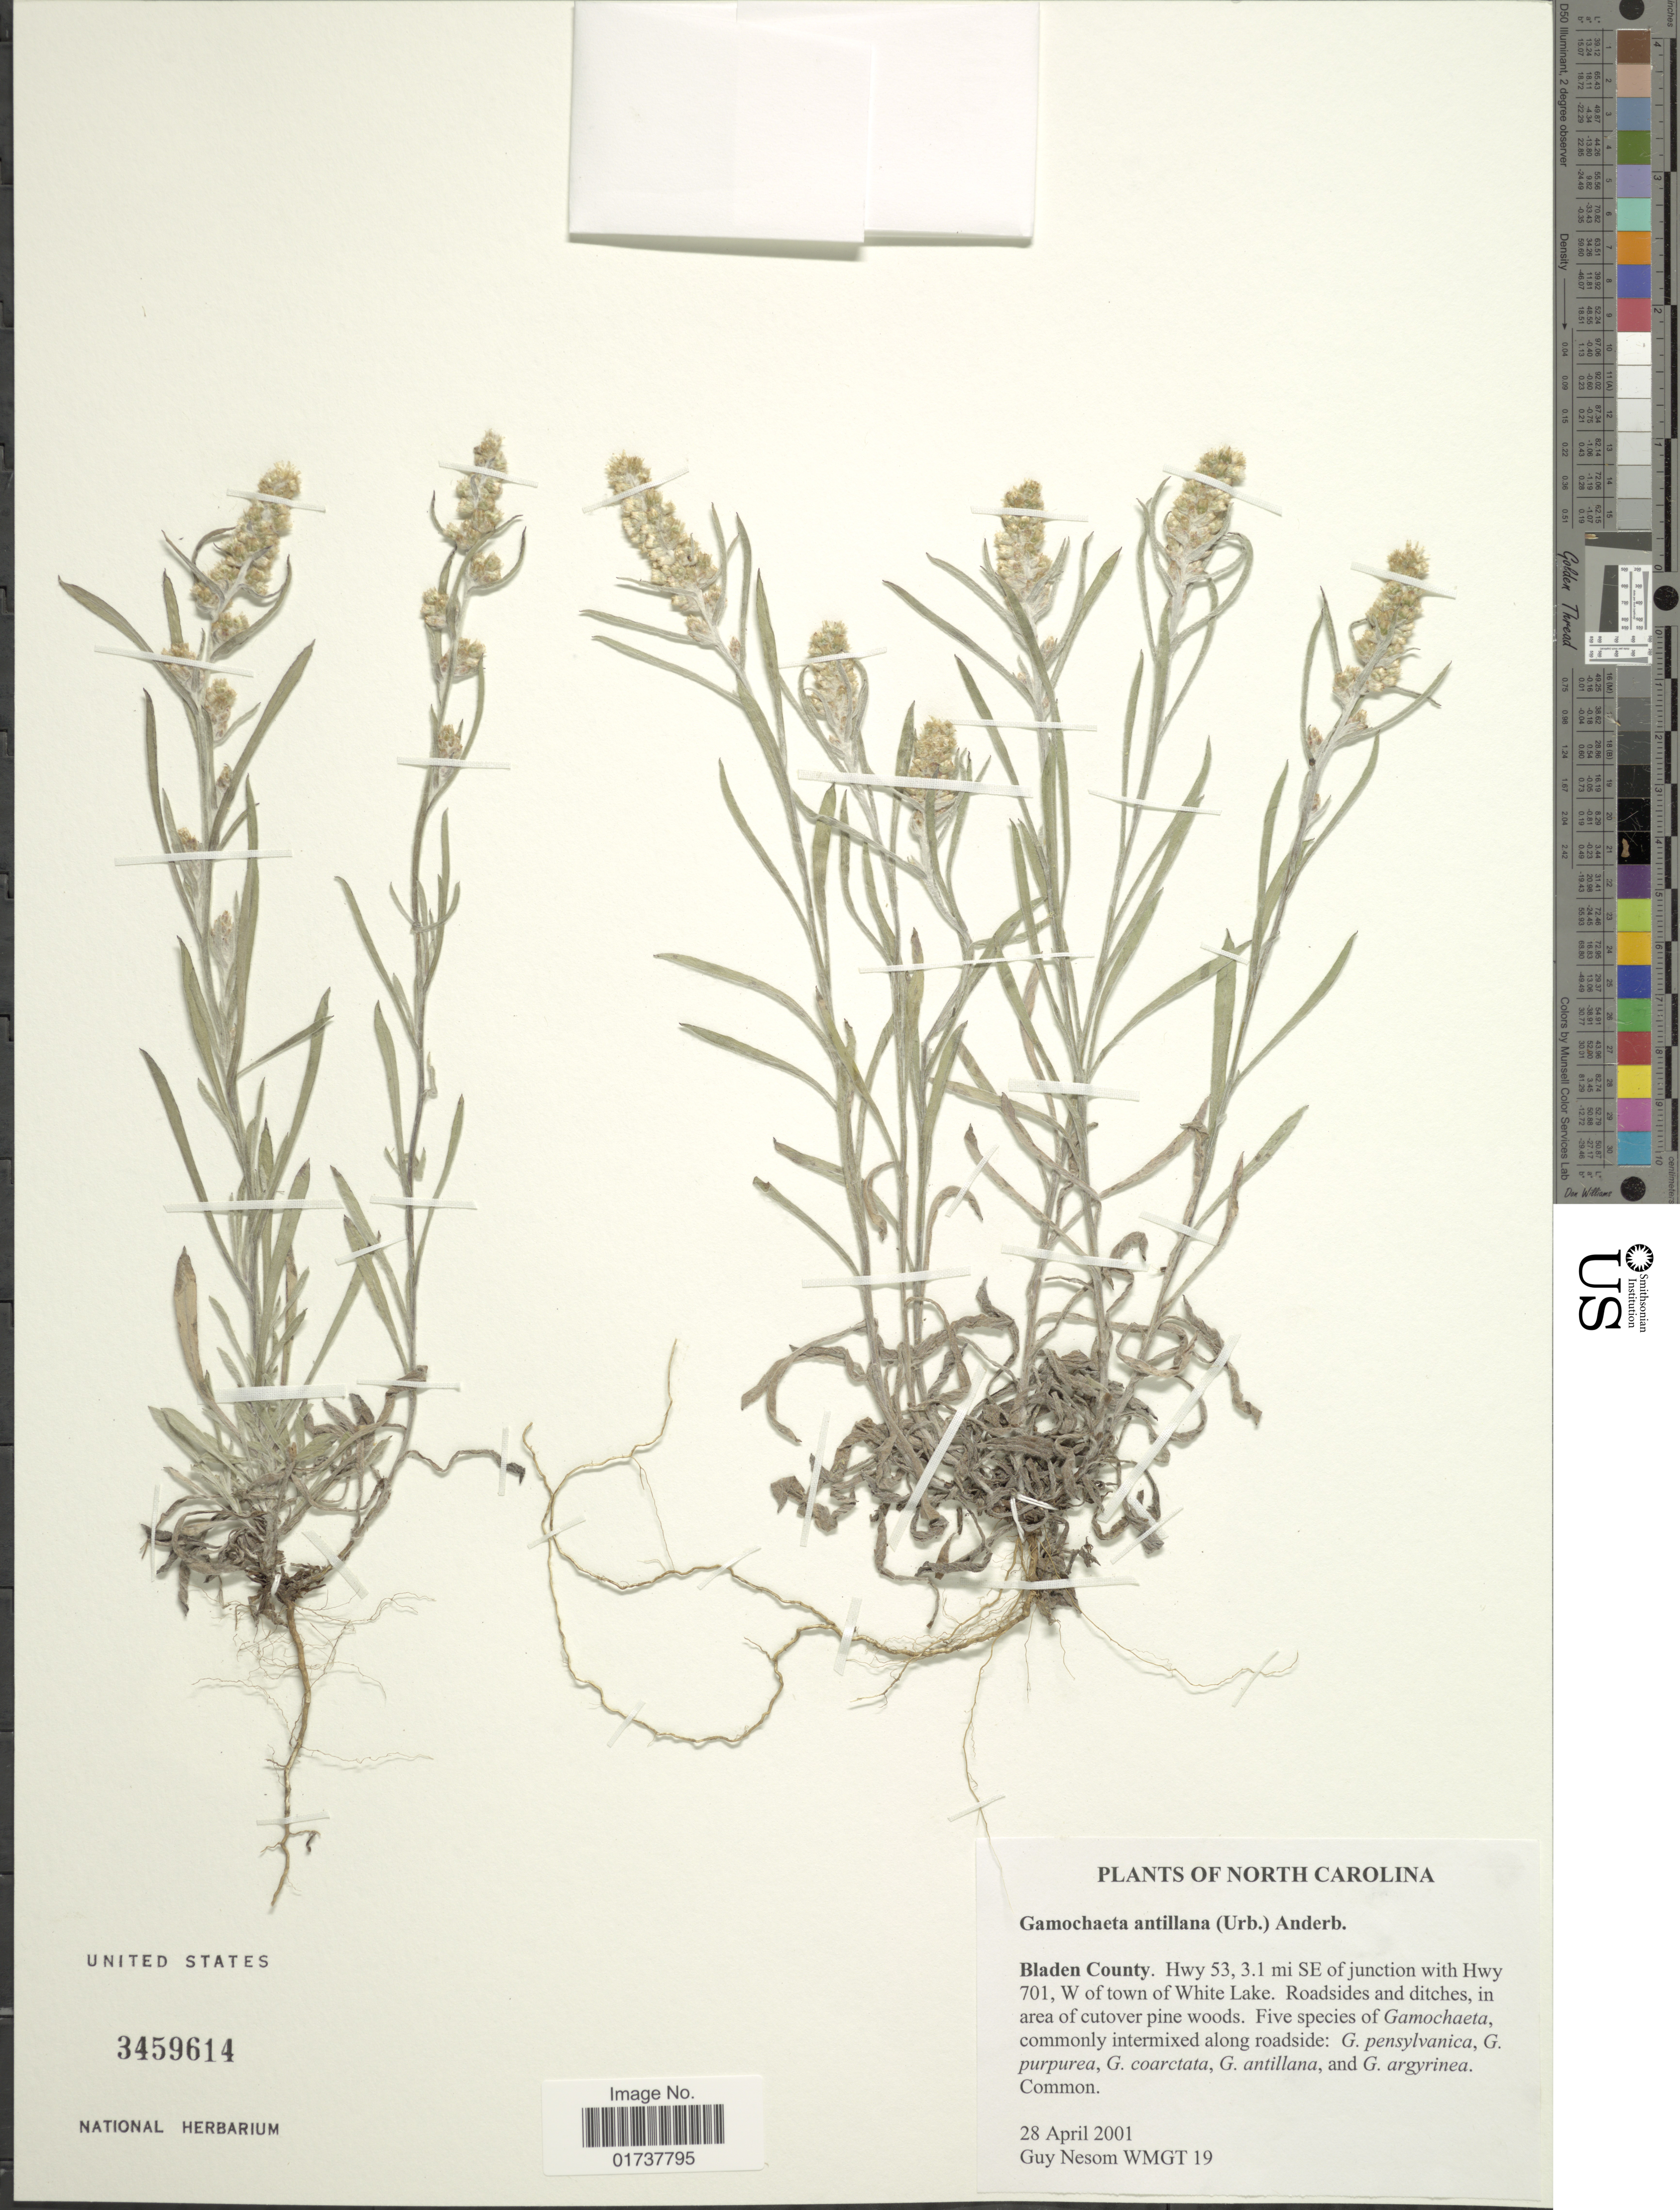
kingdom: Plantae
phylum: Tracheophyta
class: Magnoliopsida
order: Asterales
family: Asteraceae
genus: Gamochaeta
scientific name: Gamochaeta antillana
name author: (Urb.) Anderb.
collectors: G. Nesom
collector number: WMGT 19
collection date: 2001-04-28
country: United States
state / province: North Carolina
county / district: Bladen Co.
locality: Hwy 53, 3.1 mi SE of junction with Hwy 701, W of town of White Lake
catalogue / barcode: US 3459614